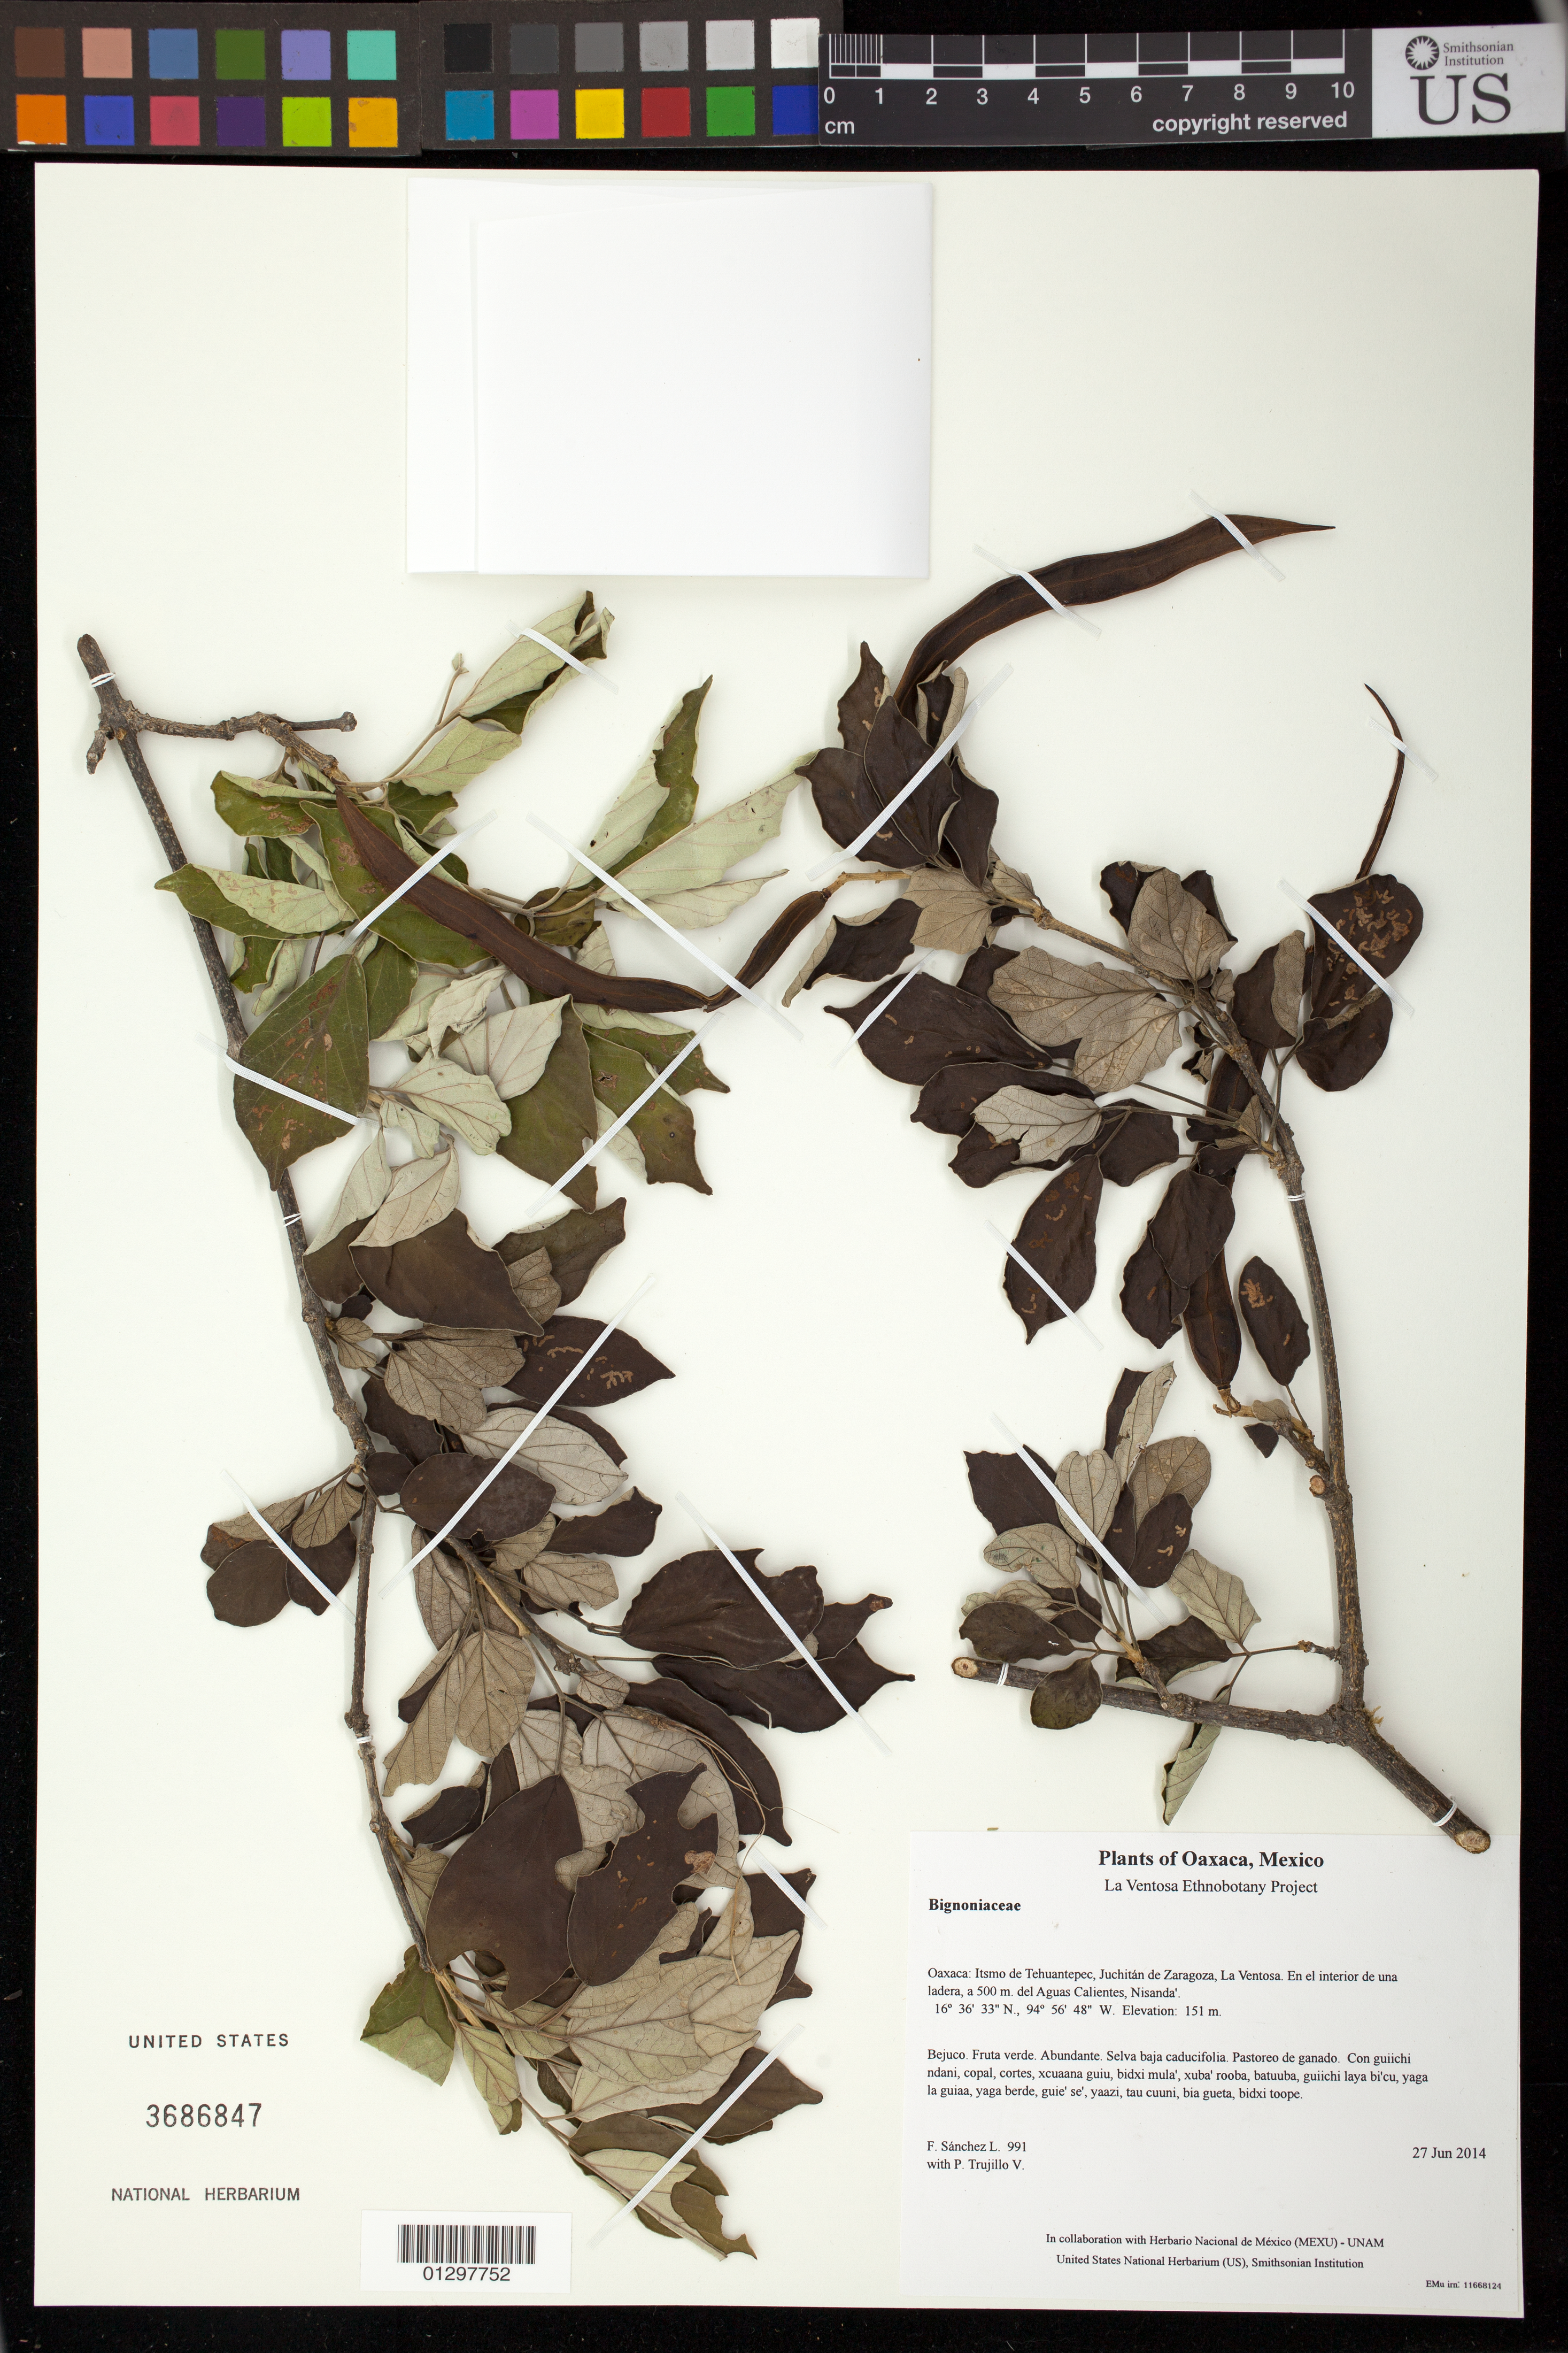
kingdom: Plantae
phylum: Tracheophyta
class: Magnoliopsida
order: Lamiales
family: Bignoniaceae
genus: Fridericia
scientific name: Fridericia pubescens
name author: (L.) L.G. Lohmann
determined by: Strong, M. T., (US), Smithsonian Institution - National Museum of Natural History (UNITED STATES)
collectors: F. Sánchez L. & P. Trujillo V.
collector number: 991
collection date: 2014-06-27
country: Mexico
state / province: Oaxaca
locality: Itsmo de Tehuantepec, Juchitán de Zaragoza, La Ventosa. En el interior de una ladera, a 500 m. del Aguas Calientes, Nisanda'.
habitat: Selva baja caducifolia. Pastoreo de ganado.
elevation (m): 151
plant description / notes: JEBOT, MEXU, SERO, US; Luba'. Cuaananaxhi naga'. Stale.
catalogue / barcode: US 3686847